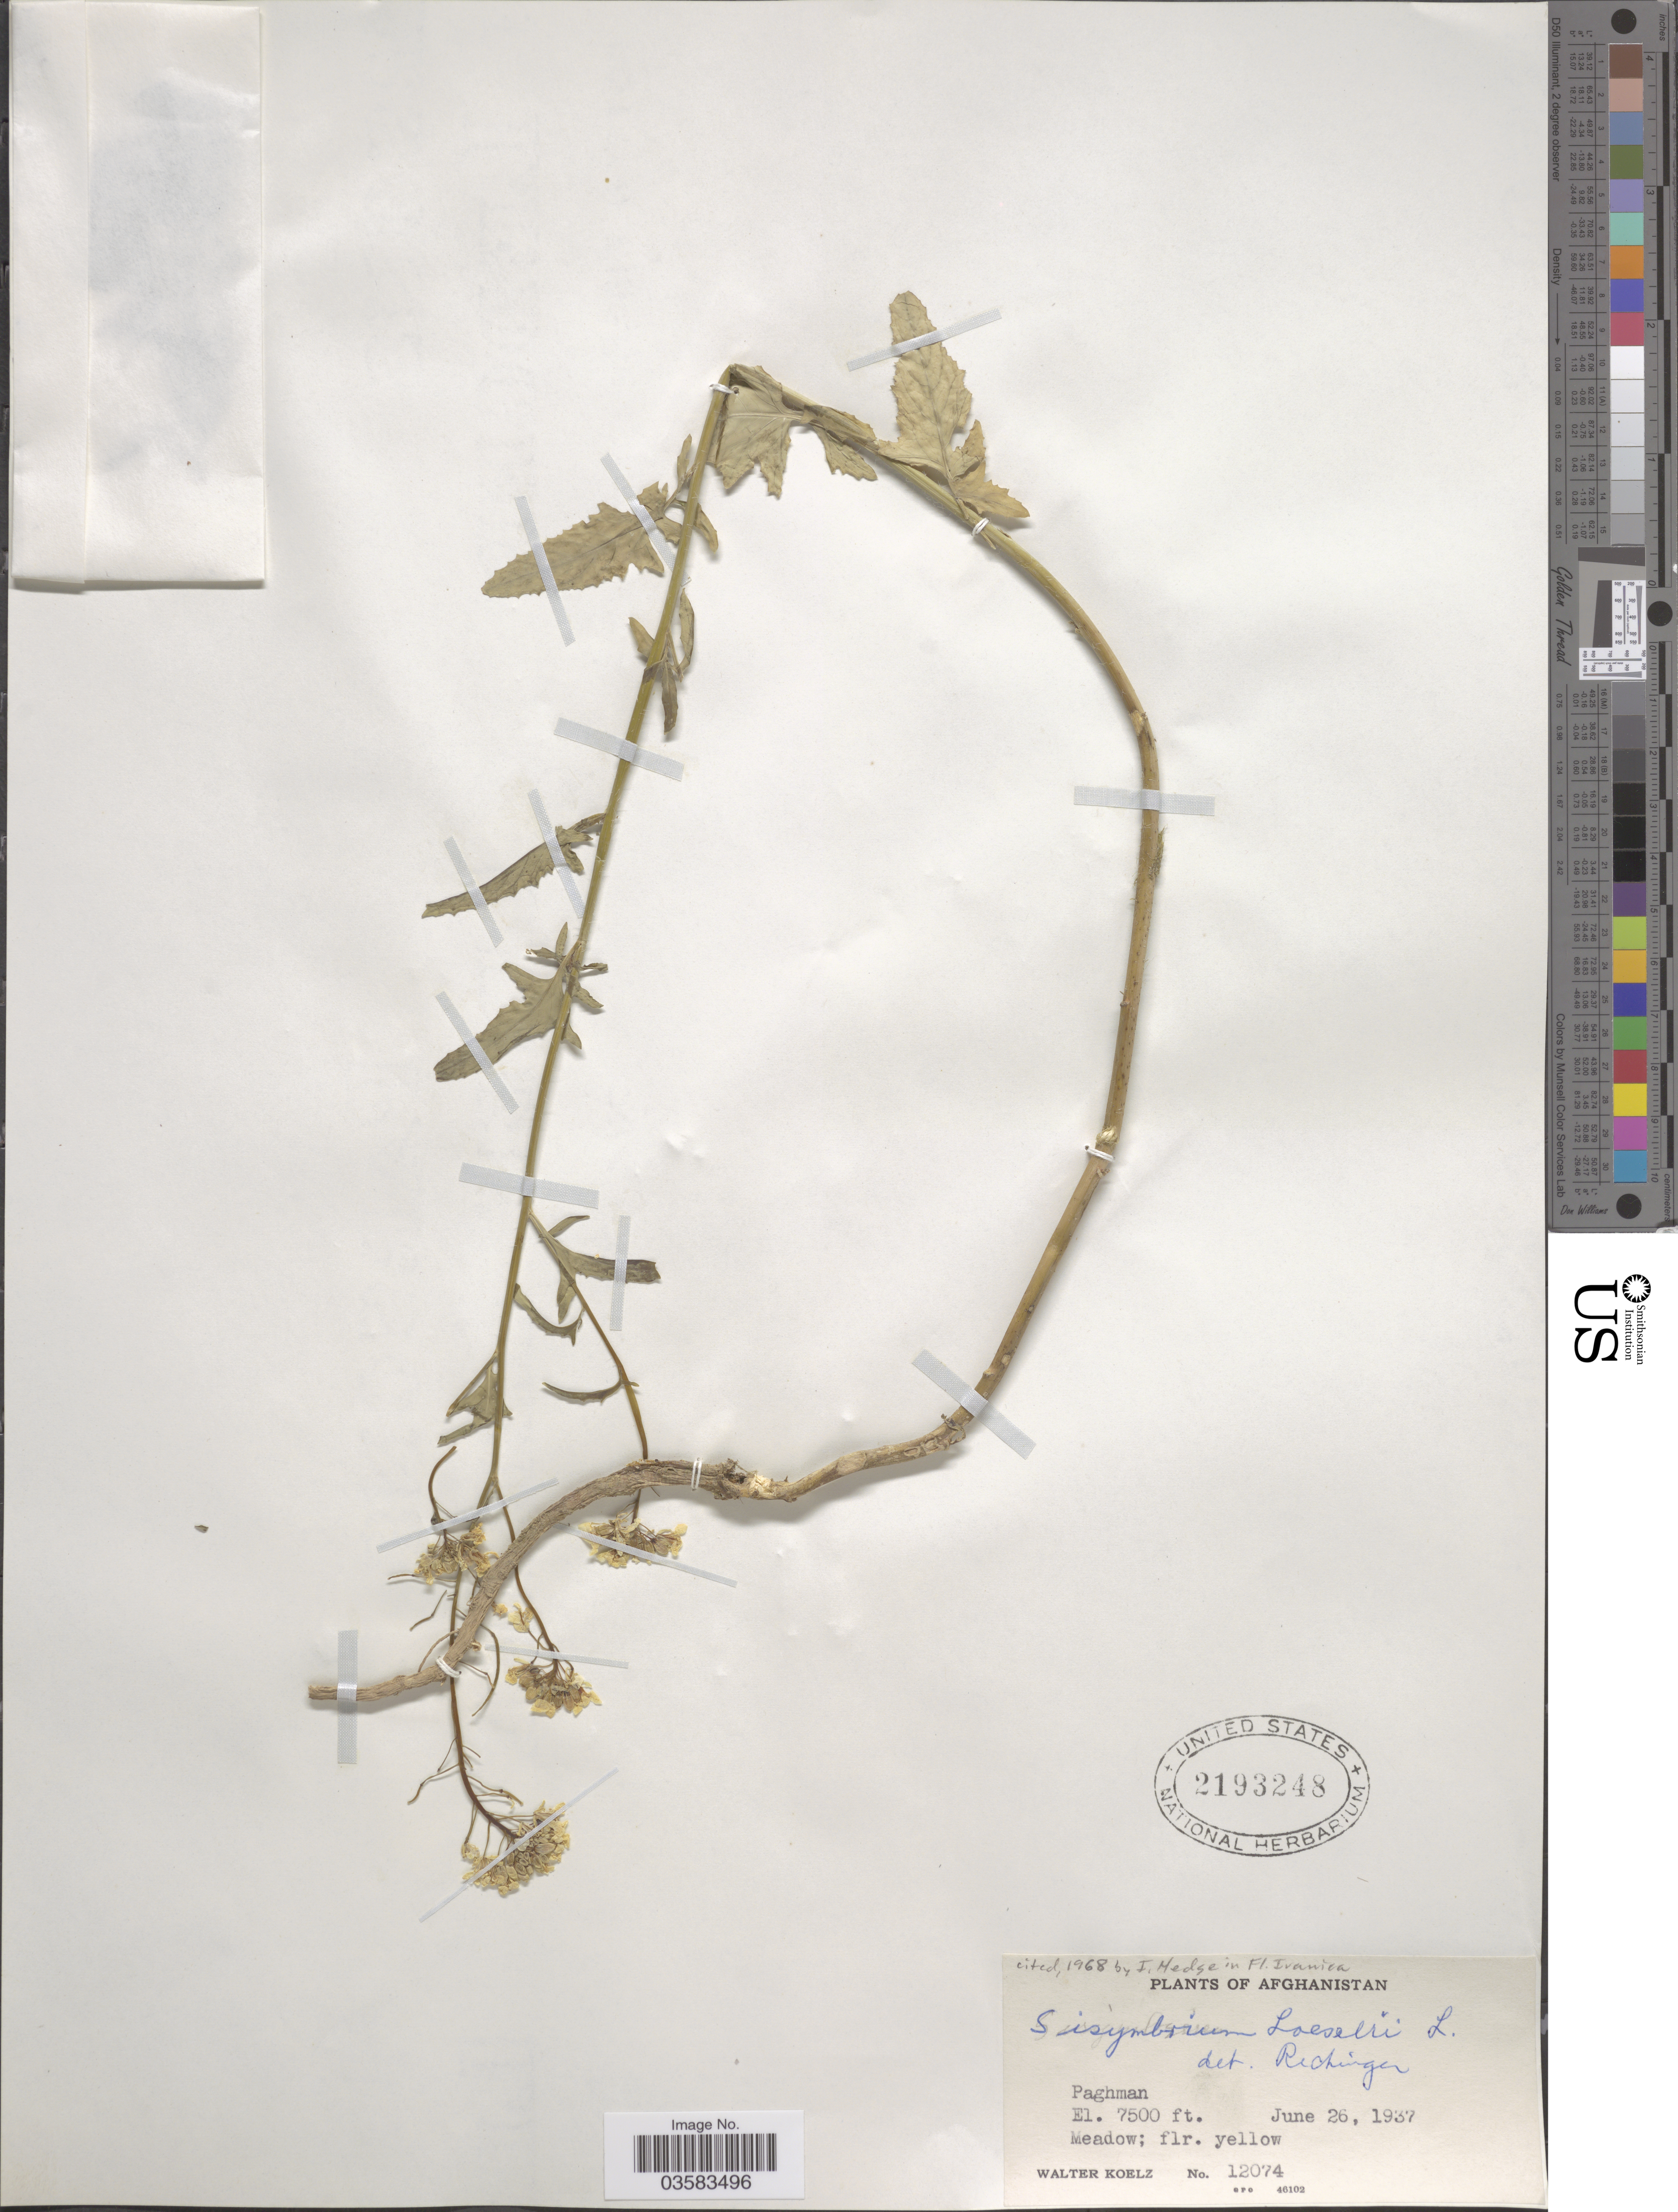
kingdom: Plantae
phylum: Tracheophyta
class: Magnoliopsida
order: Brassicales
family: Brassicaceae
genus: Sisymbrium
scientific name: Sisymbrium loeselii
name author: L.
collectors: W. N. Koelz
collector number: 12074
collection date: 1937-06-26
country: Afghanistan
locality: Paghman.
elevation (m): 2286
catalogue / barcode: US 2193248